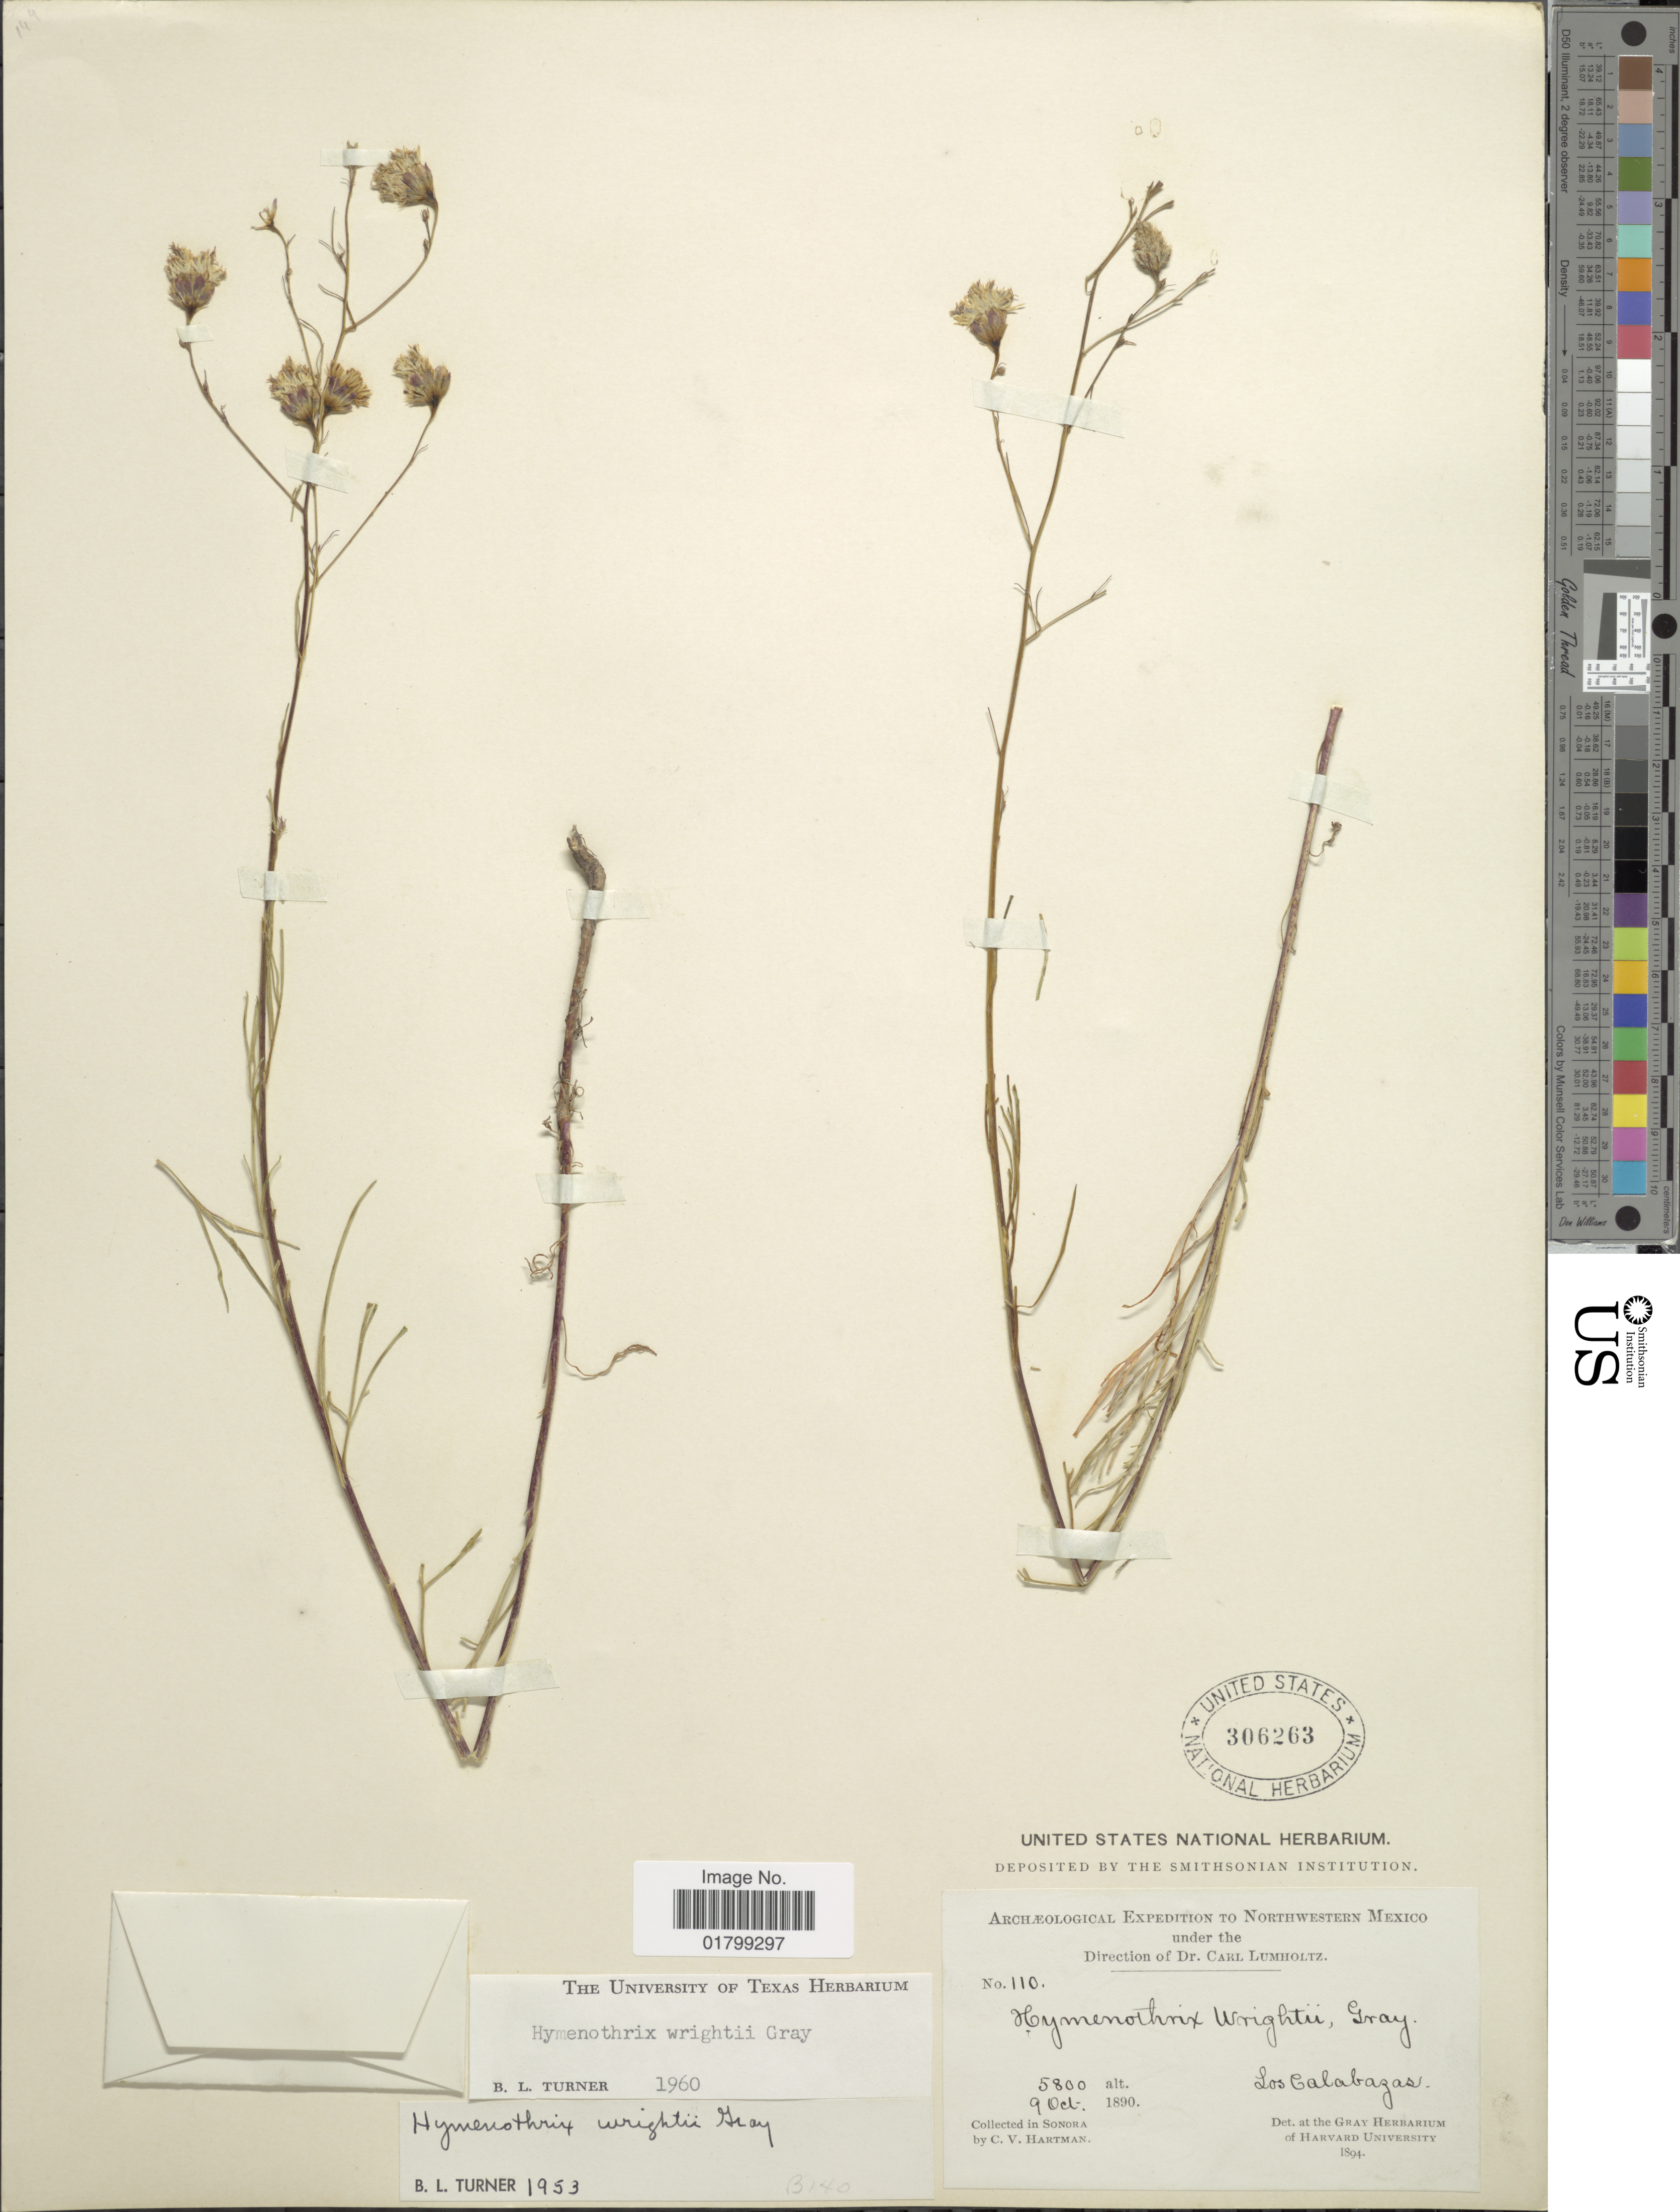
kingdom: Plantae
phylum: Tracheophyta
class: Magnoliopsida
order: Asterales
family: Asteraceae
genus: Hymenothrix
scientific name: Hymenothrix wrightii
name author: A. Gray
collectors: C. V. Hartman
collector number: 110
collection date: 1890-10-09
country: Mexico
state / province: Sonora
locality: Northwestern Mexico, Los Calabazas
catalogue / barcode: US 306263